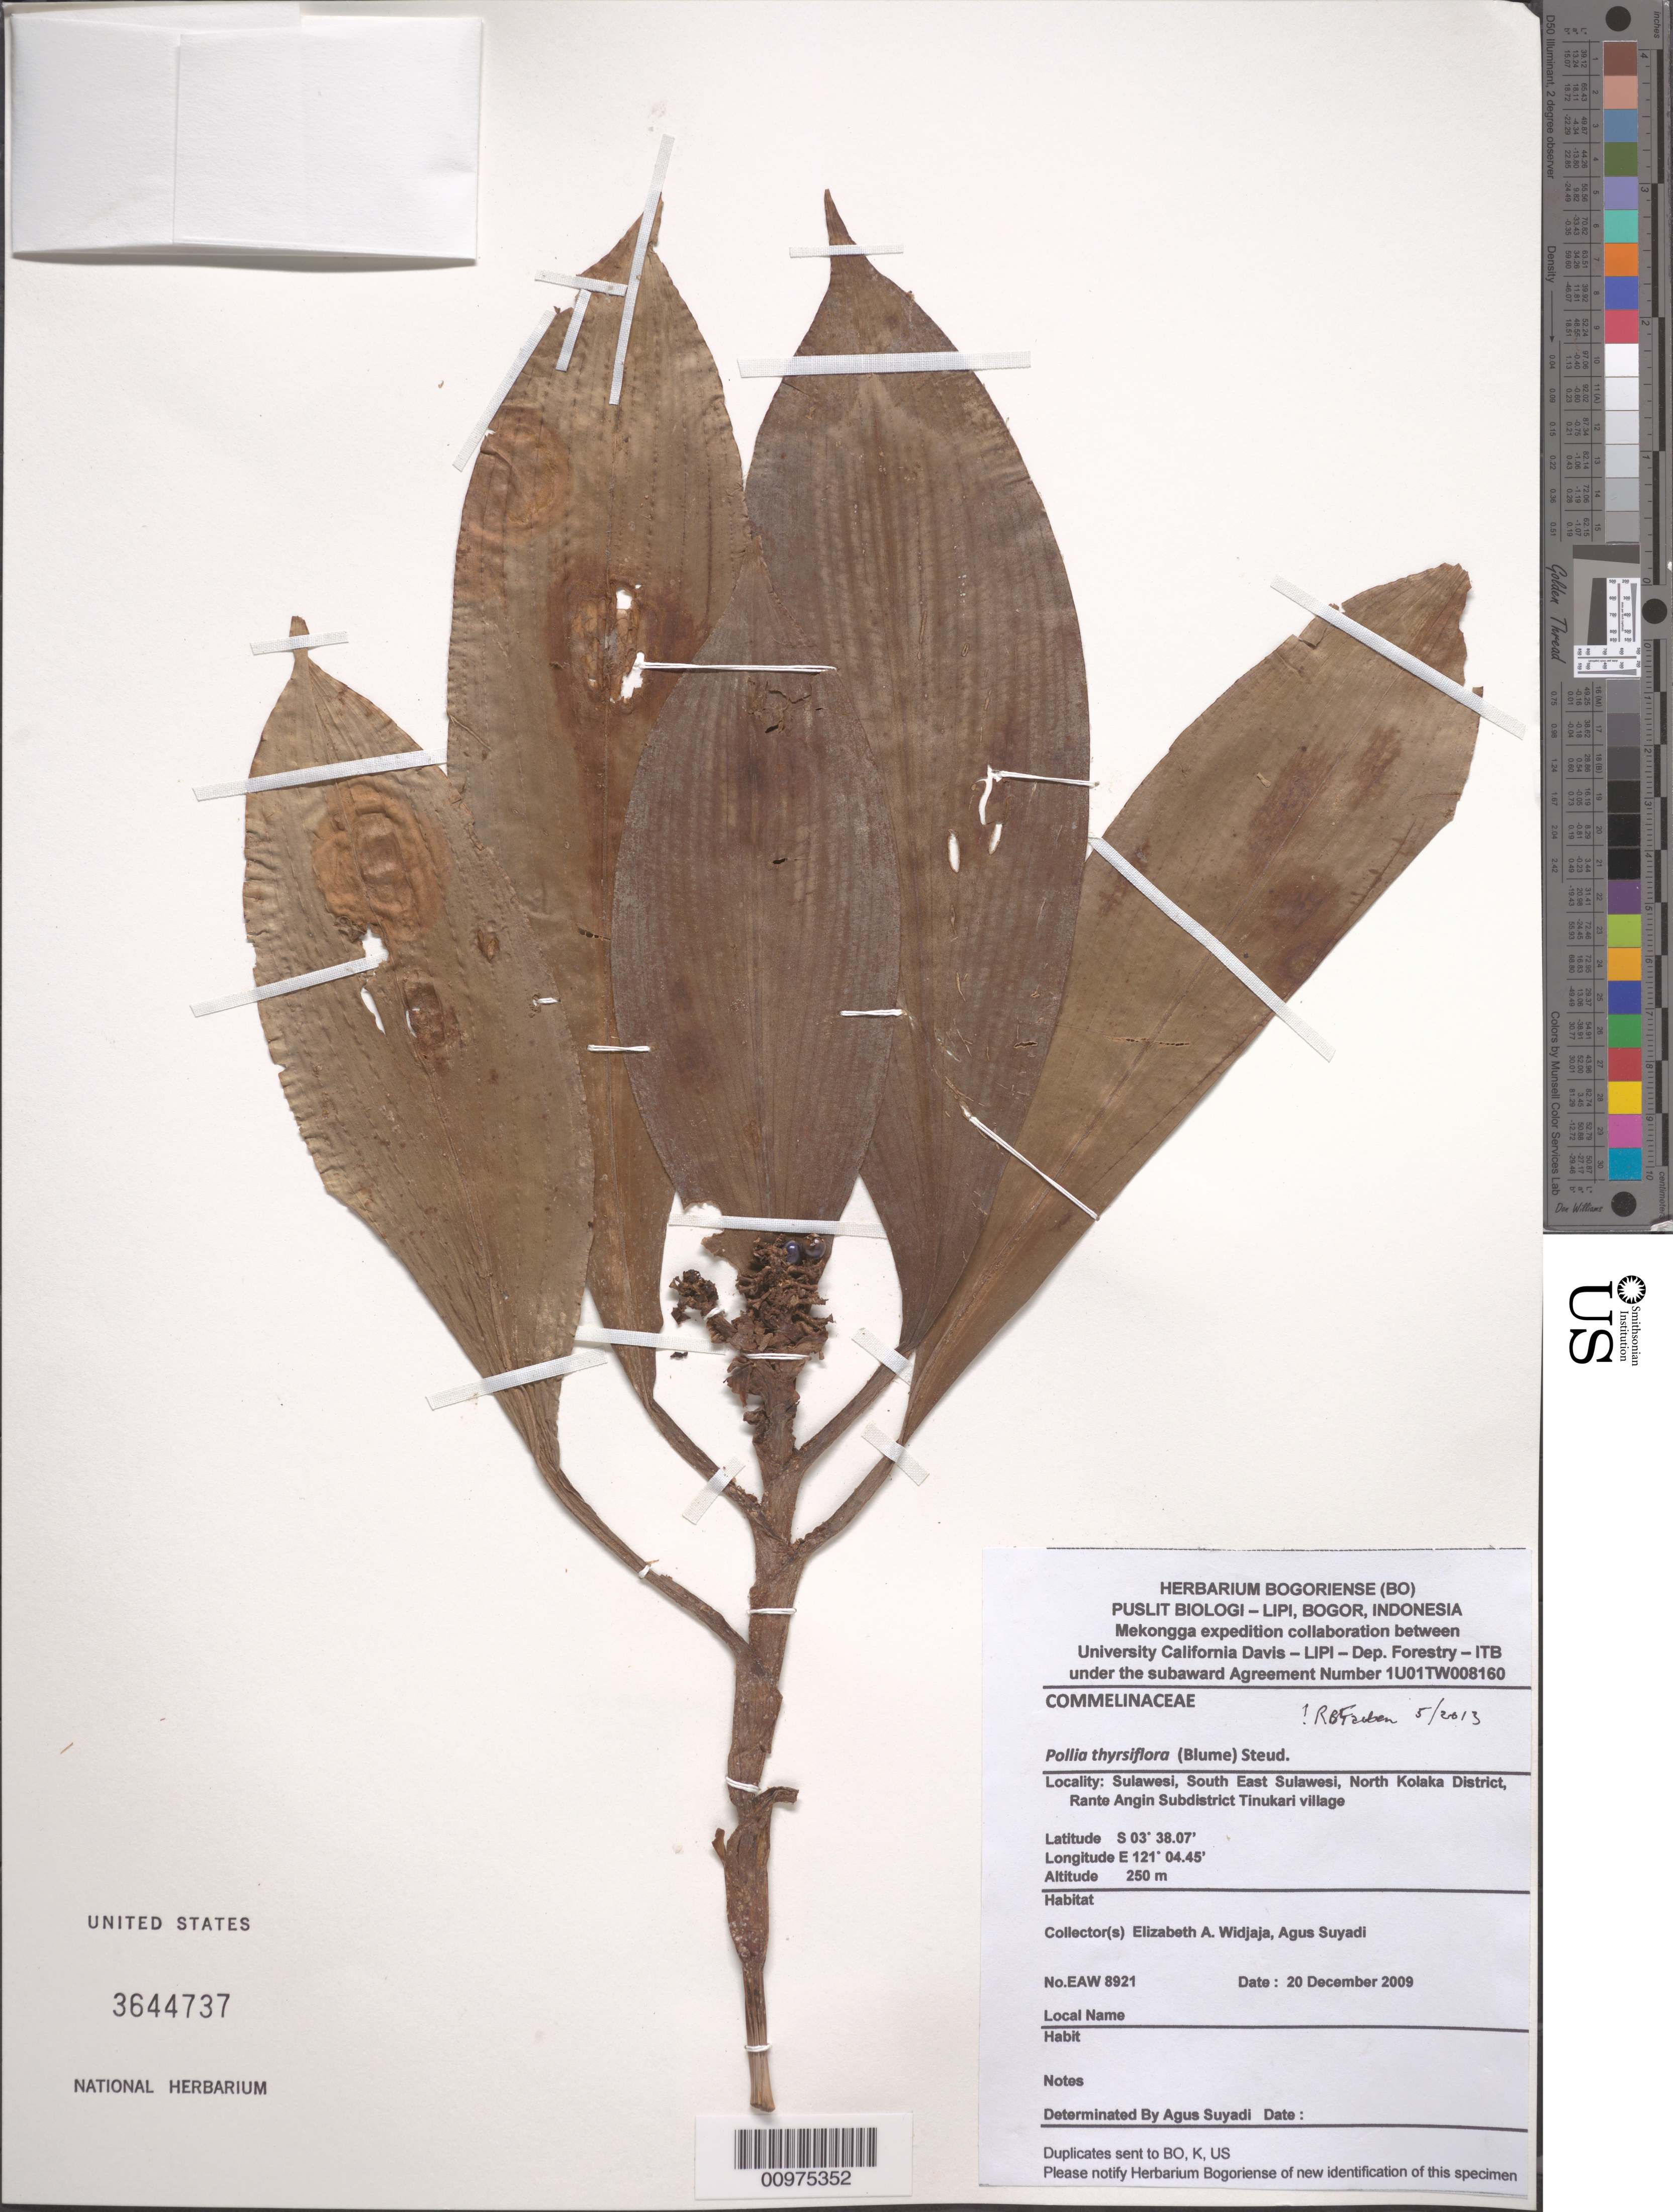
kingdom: Plantae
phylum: Tracheophyta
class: Liliopsida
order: Commelinales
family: Commelinaceae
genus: Pollia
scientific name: Pollia thyrsiflora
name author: (Blume) Steud.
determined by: Faden, Robert B., (US), Smithsonian Institution - National Museum of Natural History (UNITED STATES)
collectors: E. A. Widjaja & A. Suyadi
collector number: EAW 8921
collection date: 2009-12-20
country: Indonesia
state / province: Sulawesi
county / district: Sulawesi Tenggara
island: Sulawesi [Celebes]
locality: Rante Angin Subdistrict Tinukari village, North Kolaka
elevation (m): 250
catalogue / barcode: US 3644737